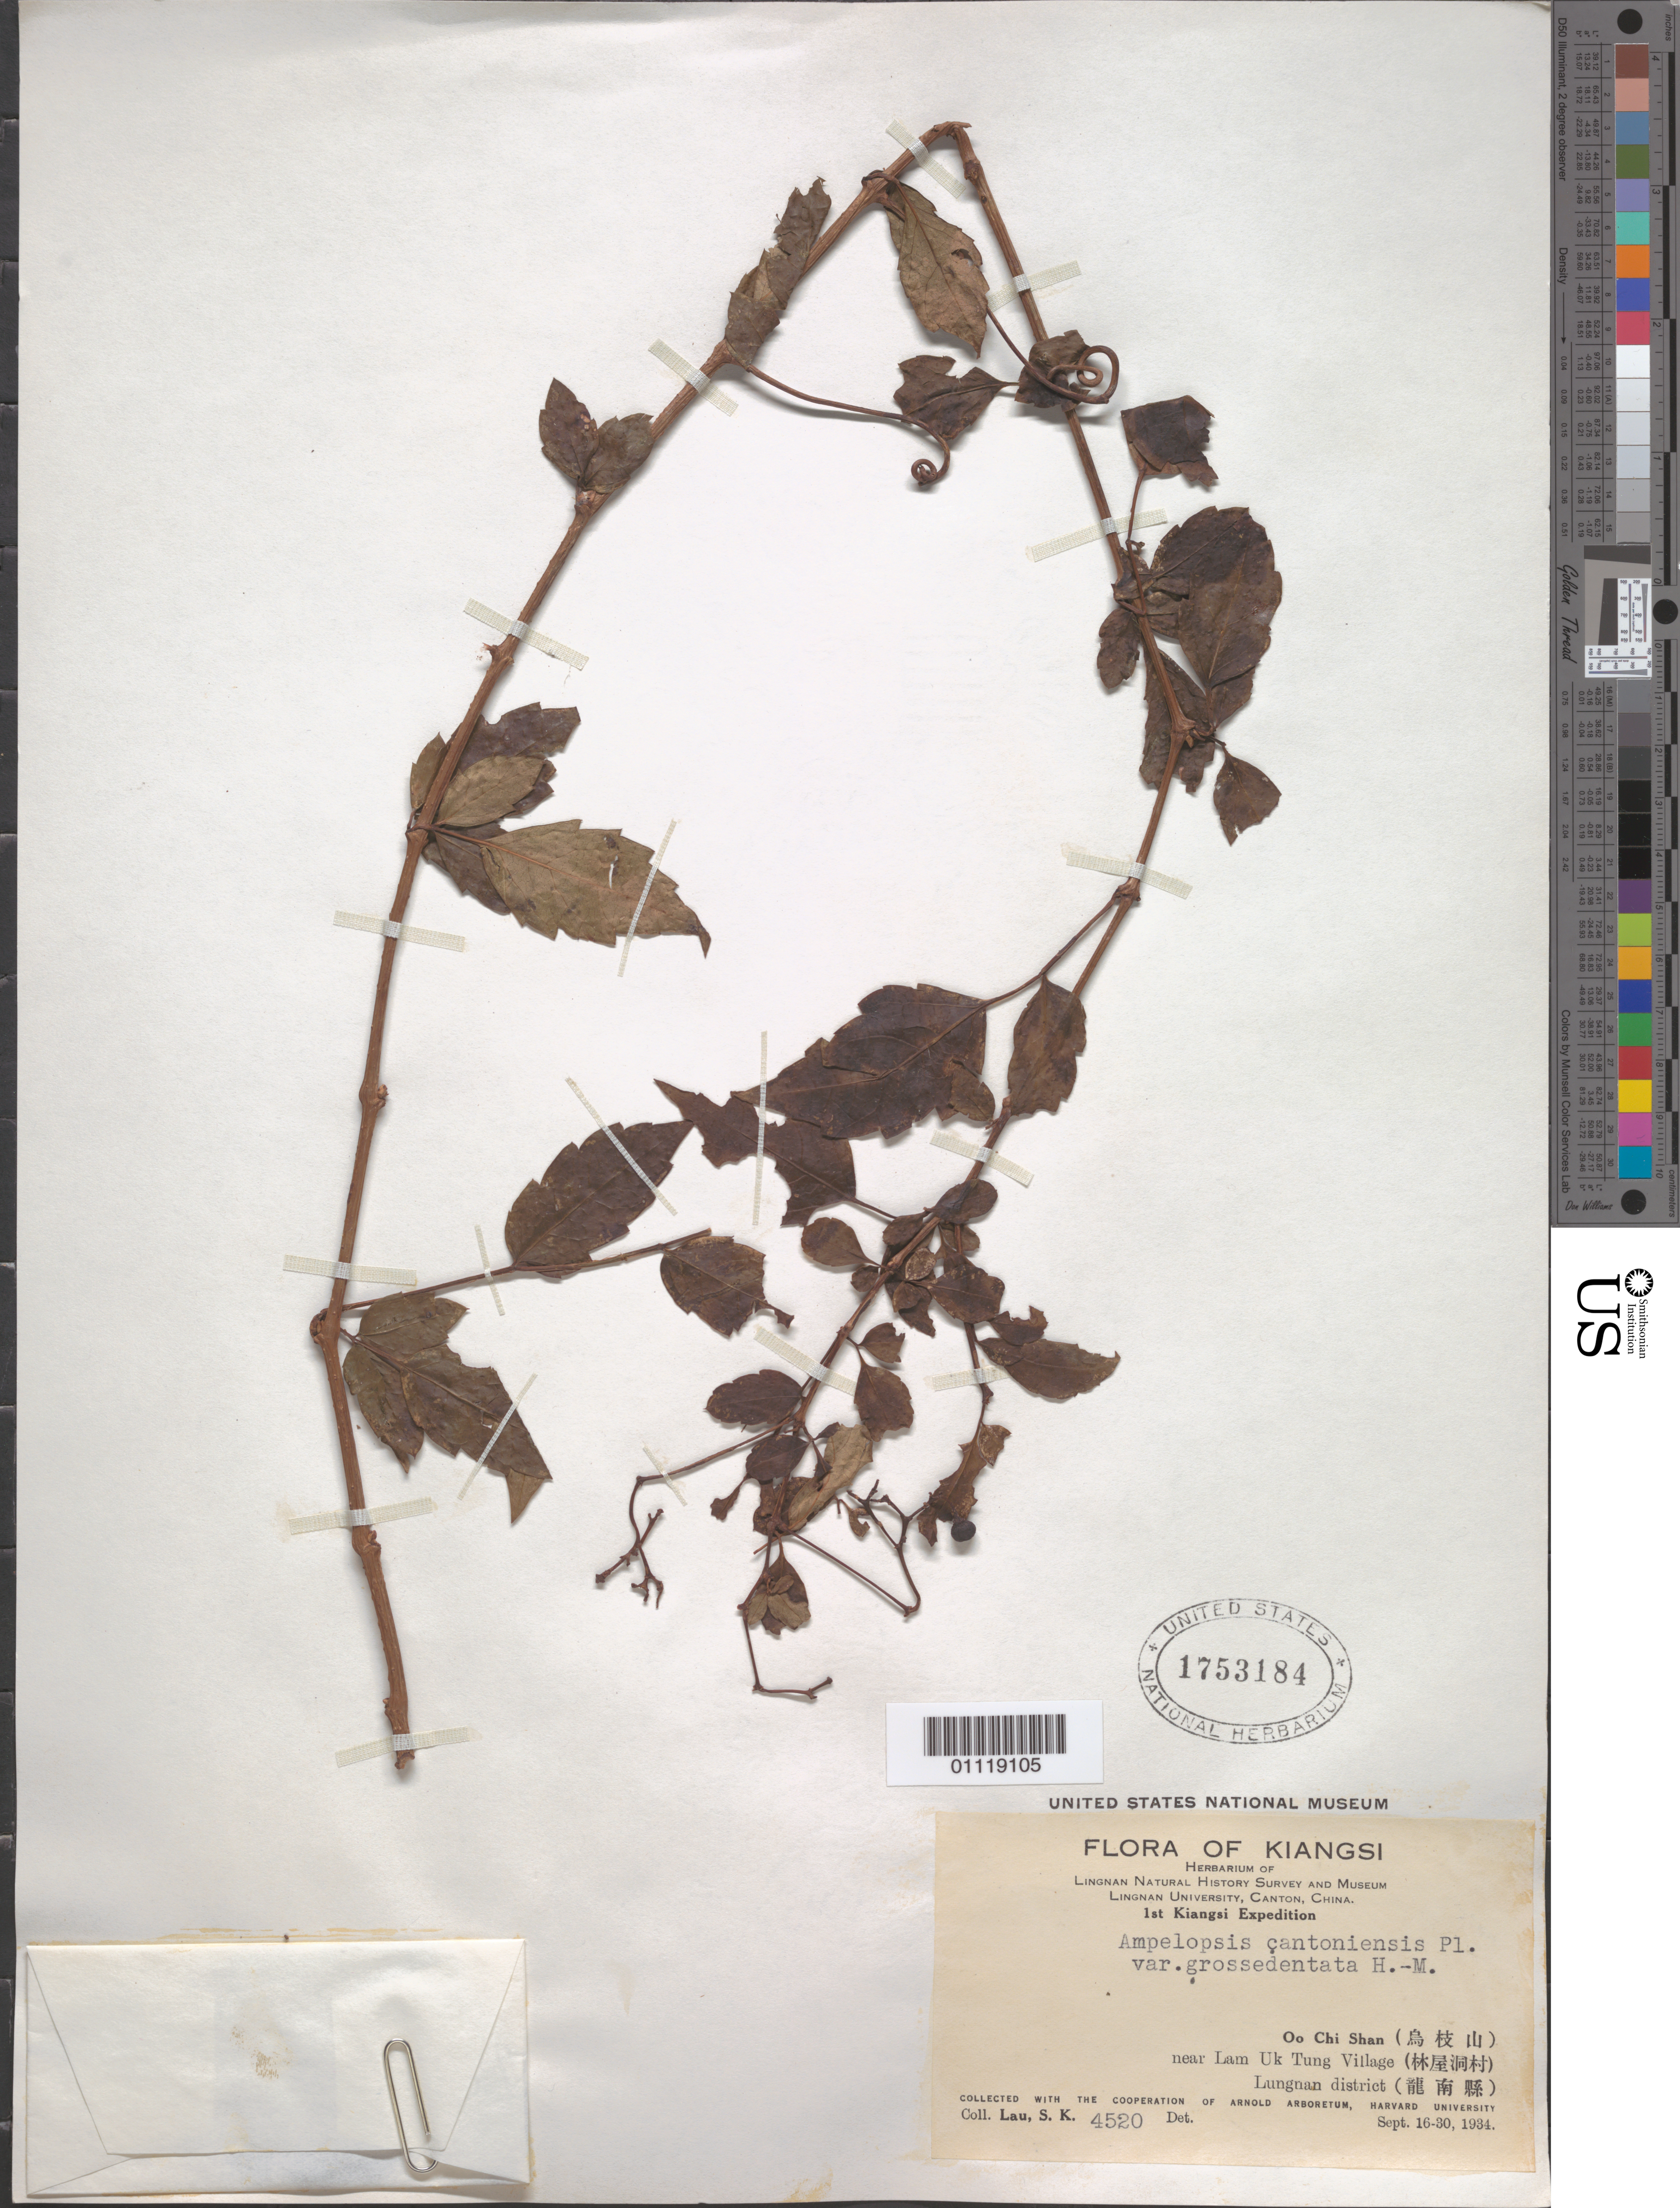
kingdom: Plantae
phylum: Tracheophyta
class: Magnoliopsida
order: Vitales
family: Vitaceae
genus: Ampelopsis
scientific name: Ampelopsis cantoniensis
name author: (W. Hook. & H.J. Arn.) Planch.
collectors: S. K. Lau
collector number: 4520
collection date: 1934-09-16/1934-09-30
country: China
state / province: Jiangxi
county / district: Lungnan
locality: Oo Chi Shan, near Lam Uk Tung Village.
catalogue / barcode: US 1753184